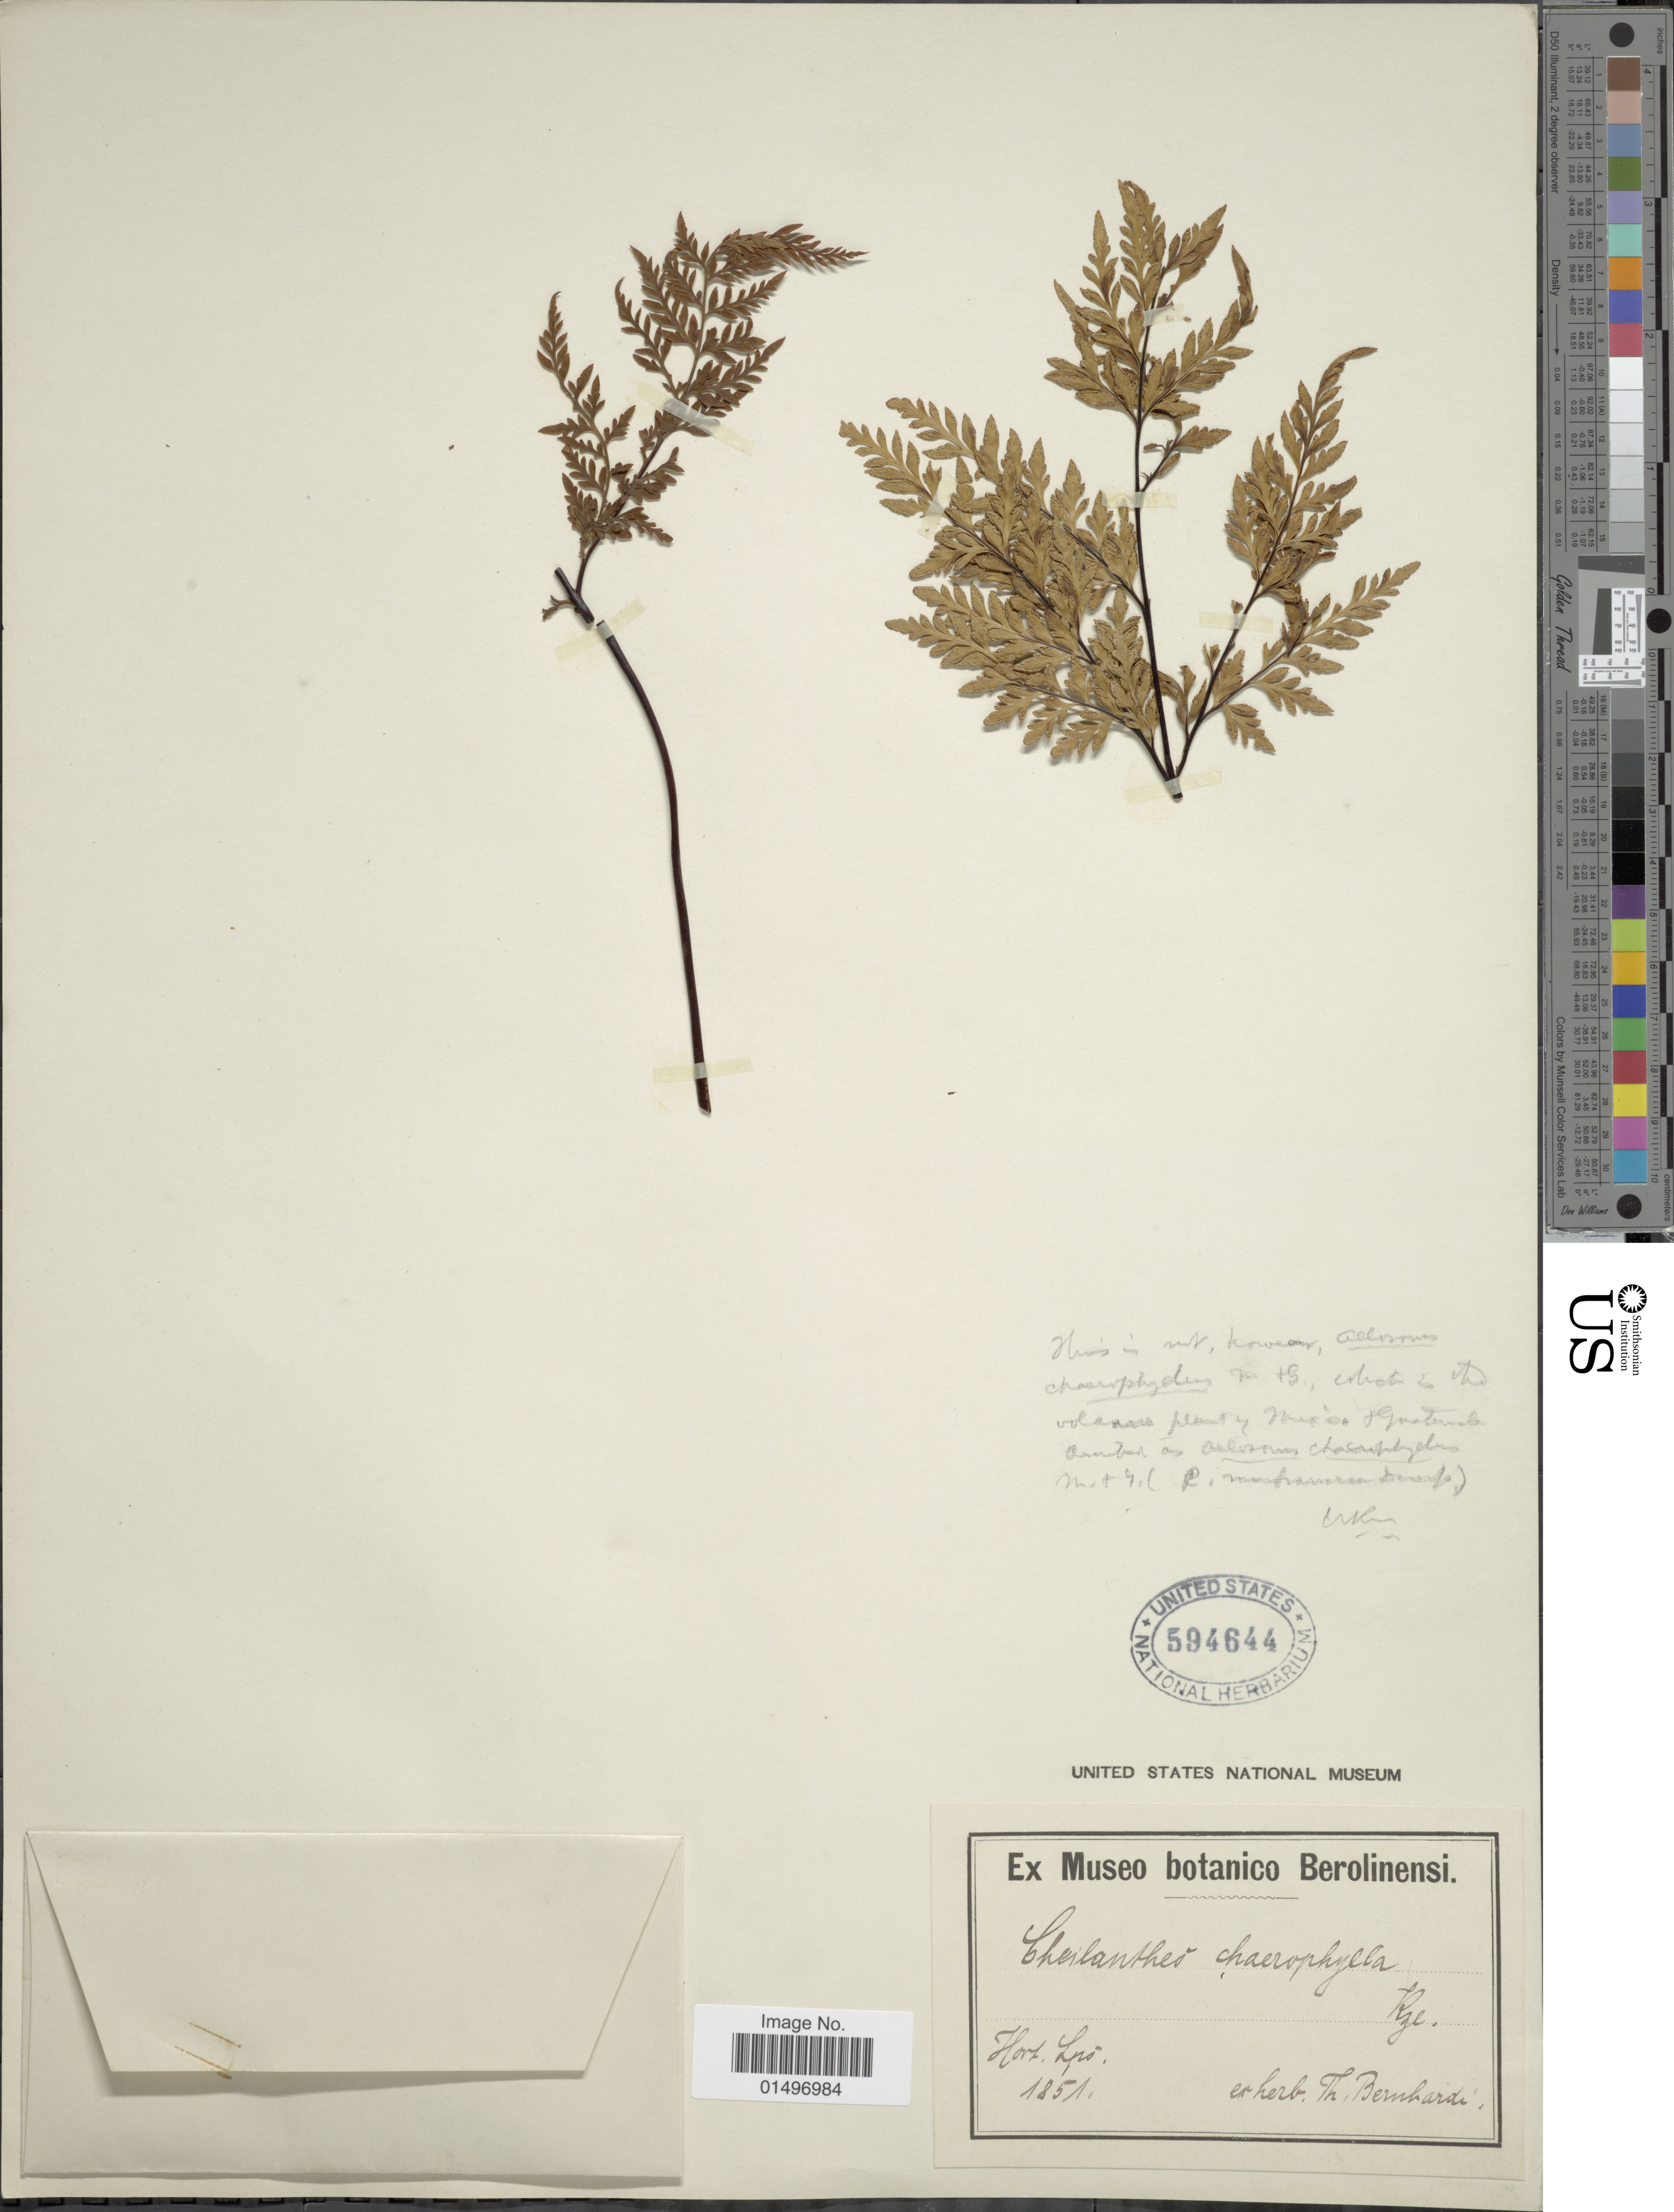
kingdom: Plantae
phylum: Tracheophyta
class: Polypodiopsida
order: Polypodiales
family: Pteridaceae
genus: Gaga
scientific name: Gaga chaerophylla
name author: (Mart. & Ikonn.-Gal.) Fay W. Li & Windham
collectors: ex herb. Bernhardi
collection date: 1851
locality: Hort. Lpo. [interpreted]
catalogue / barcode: US 594644